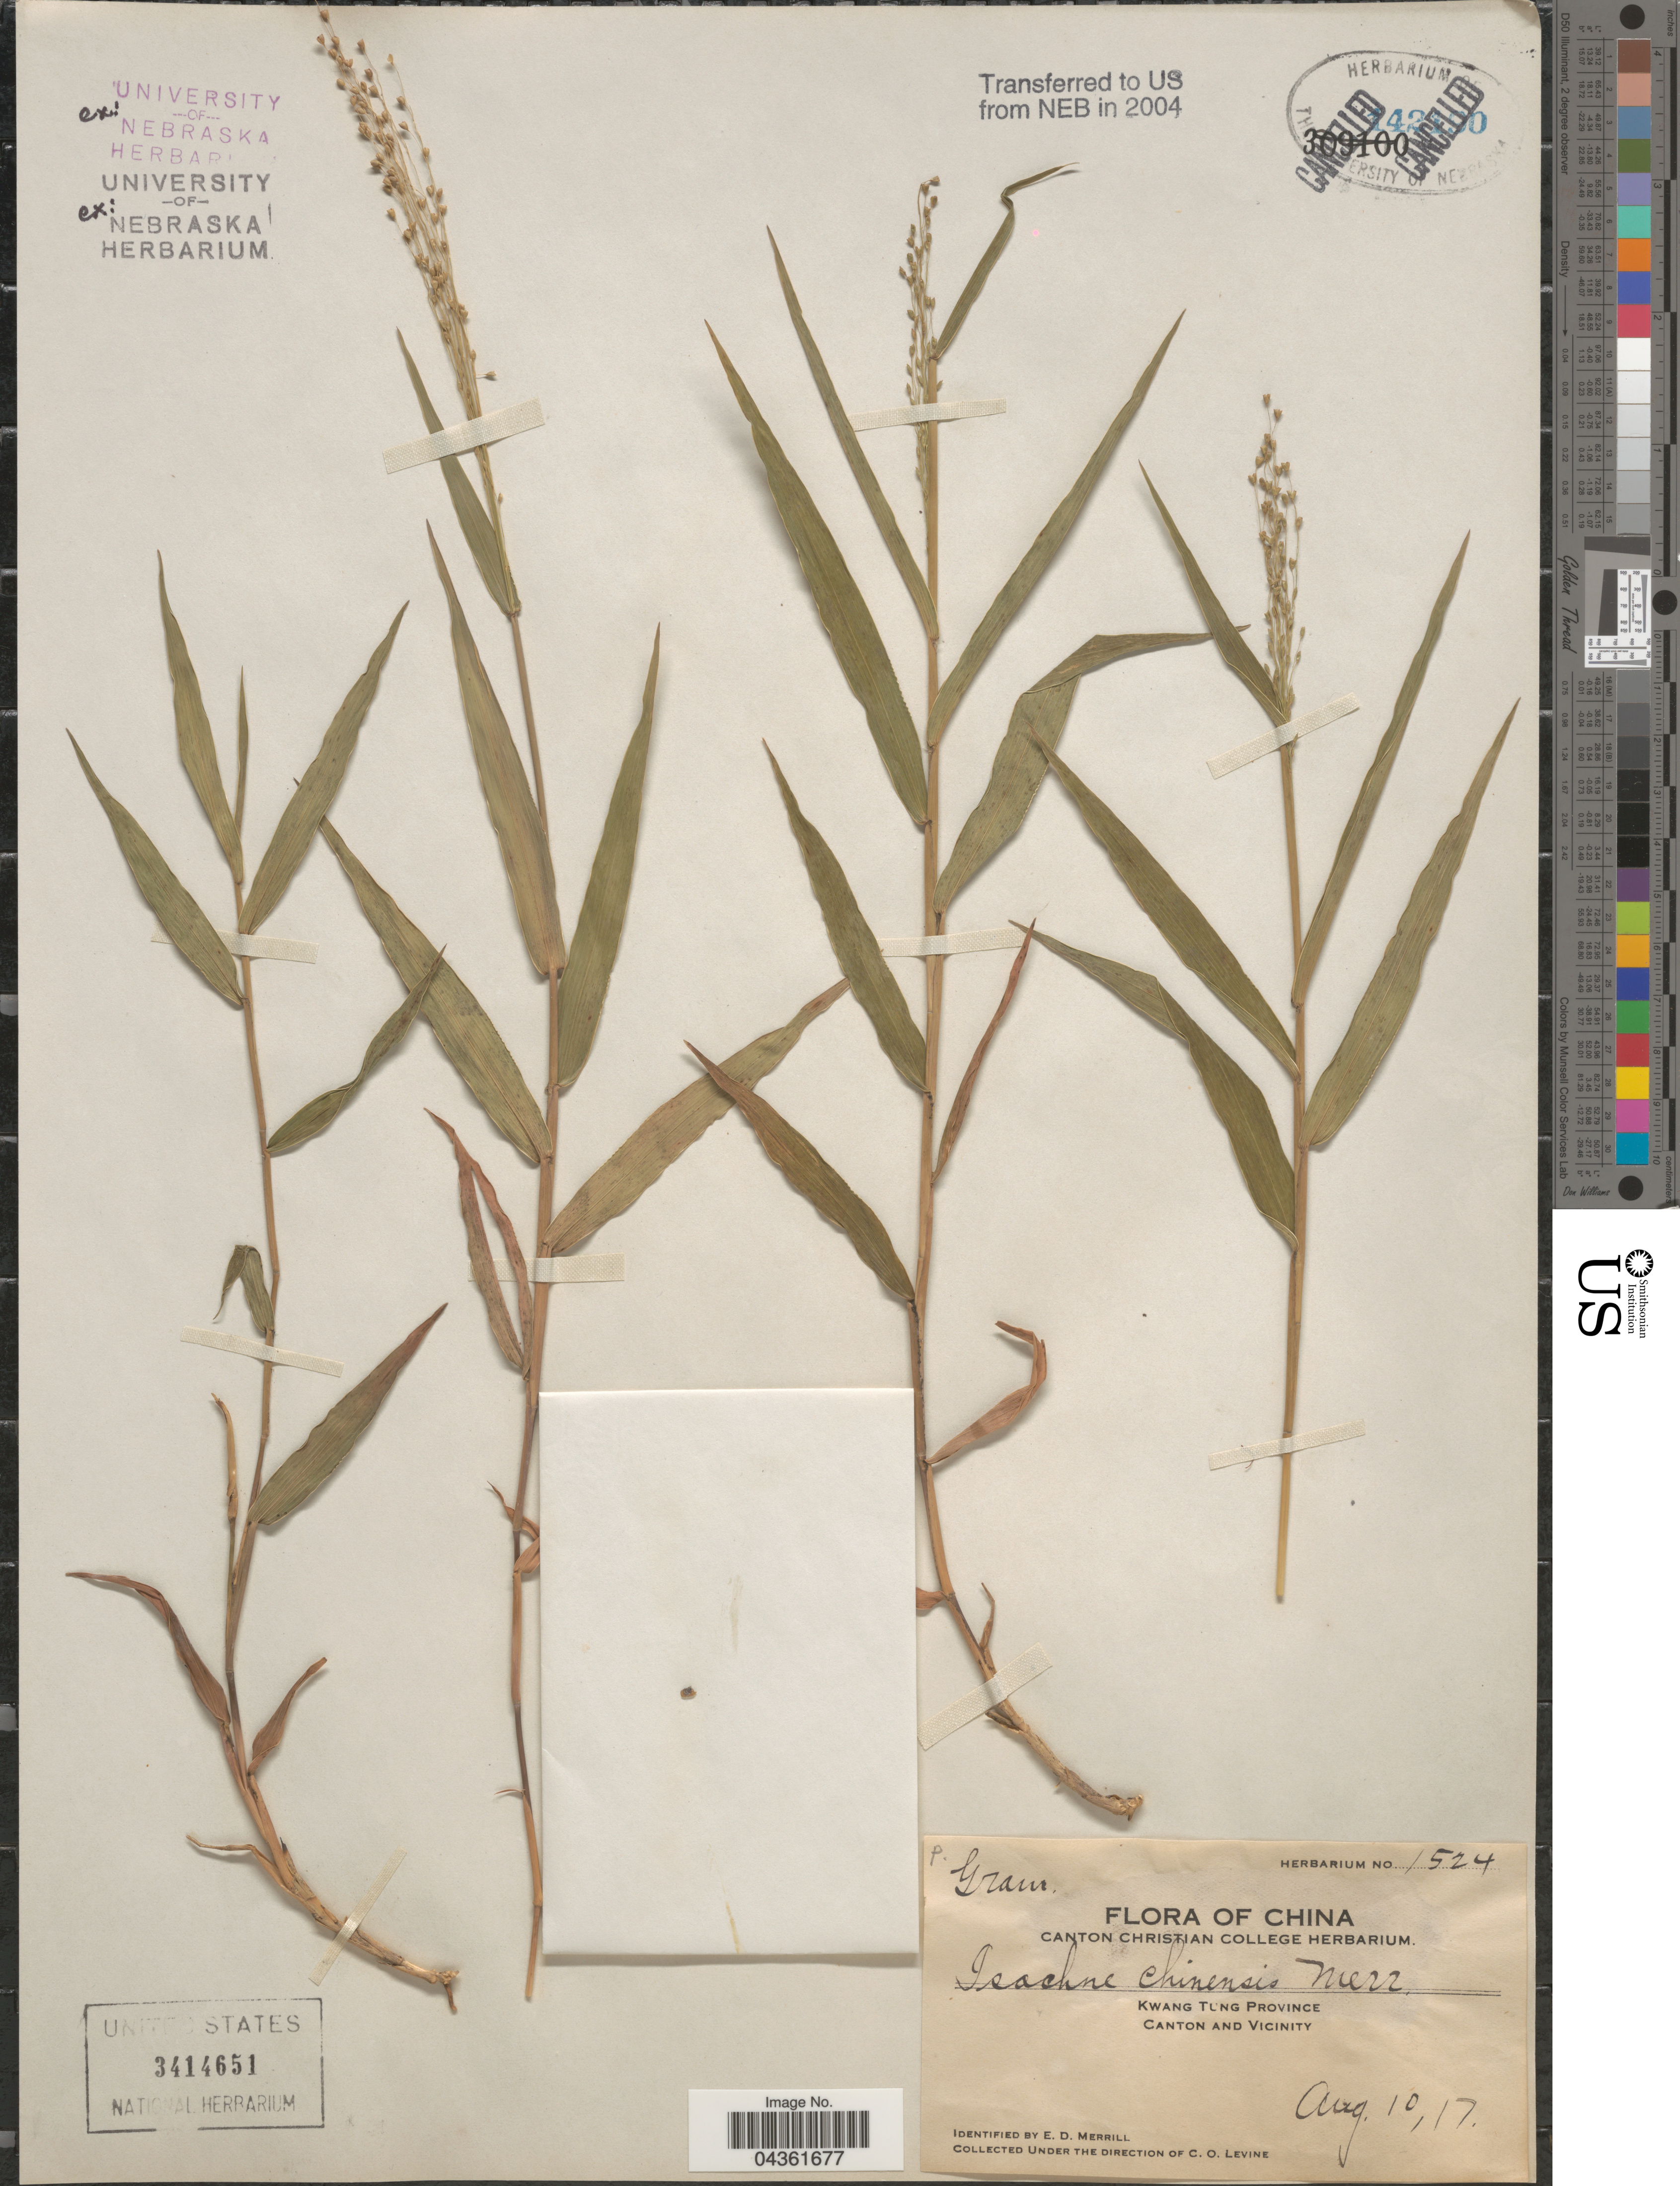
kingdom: Plantae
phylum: Tracheophyta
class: Liliopsida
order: Poales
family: Poaceae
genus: Isachne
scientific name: Isachne truncata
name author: A. Camus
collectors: C. O. Levine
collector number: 1524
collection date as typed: Transcribed d/m/y: 10/8/17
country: China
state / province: Guangdong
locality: Kwang Tung Province. Canton and vicinity.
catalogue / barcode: US 3414651